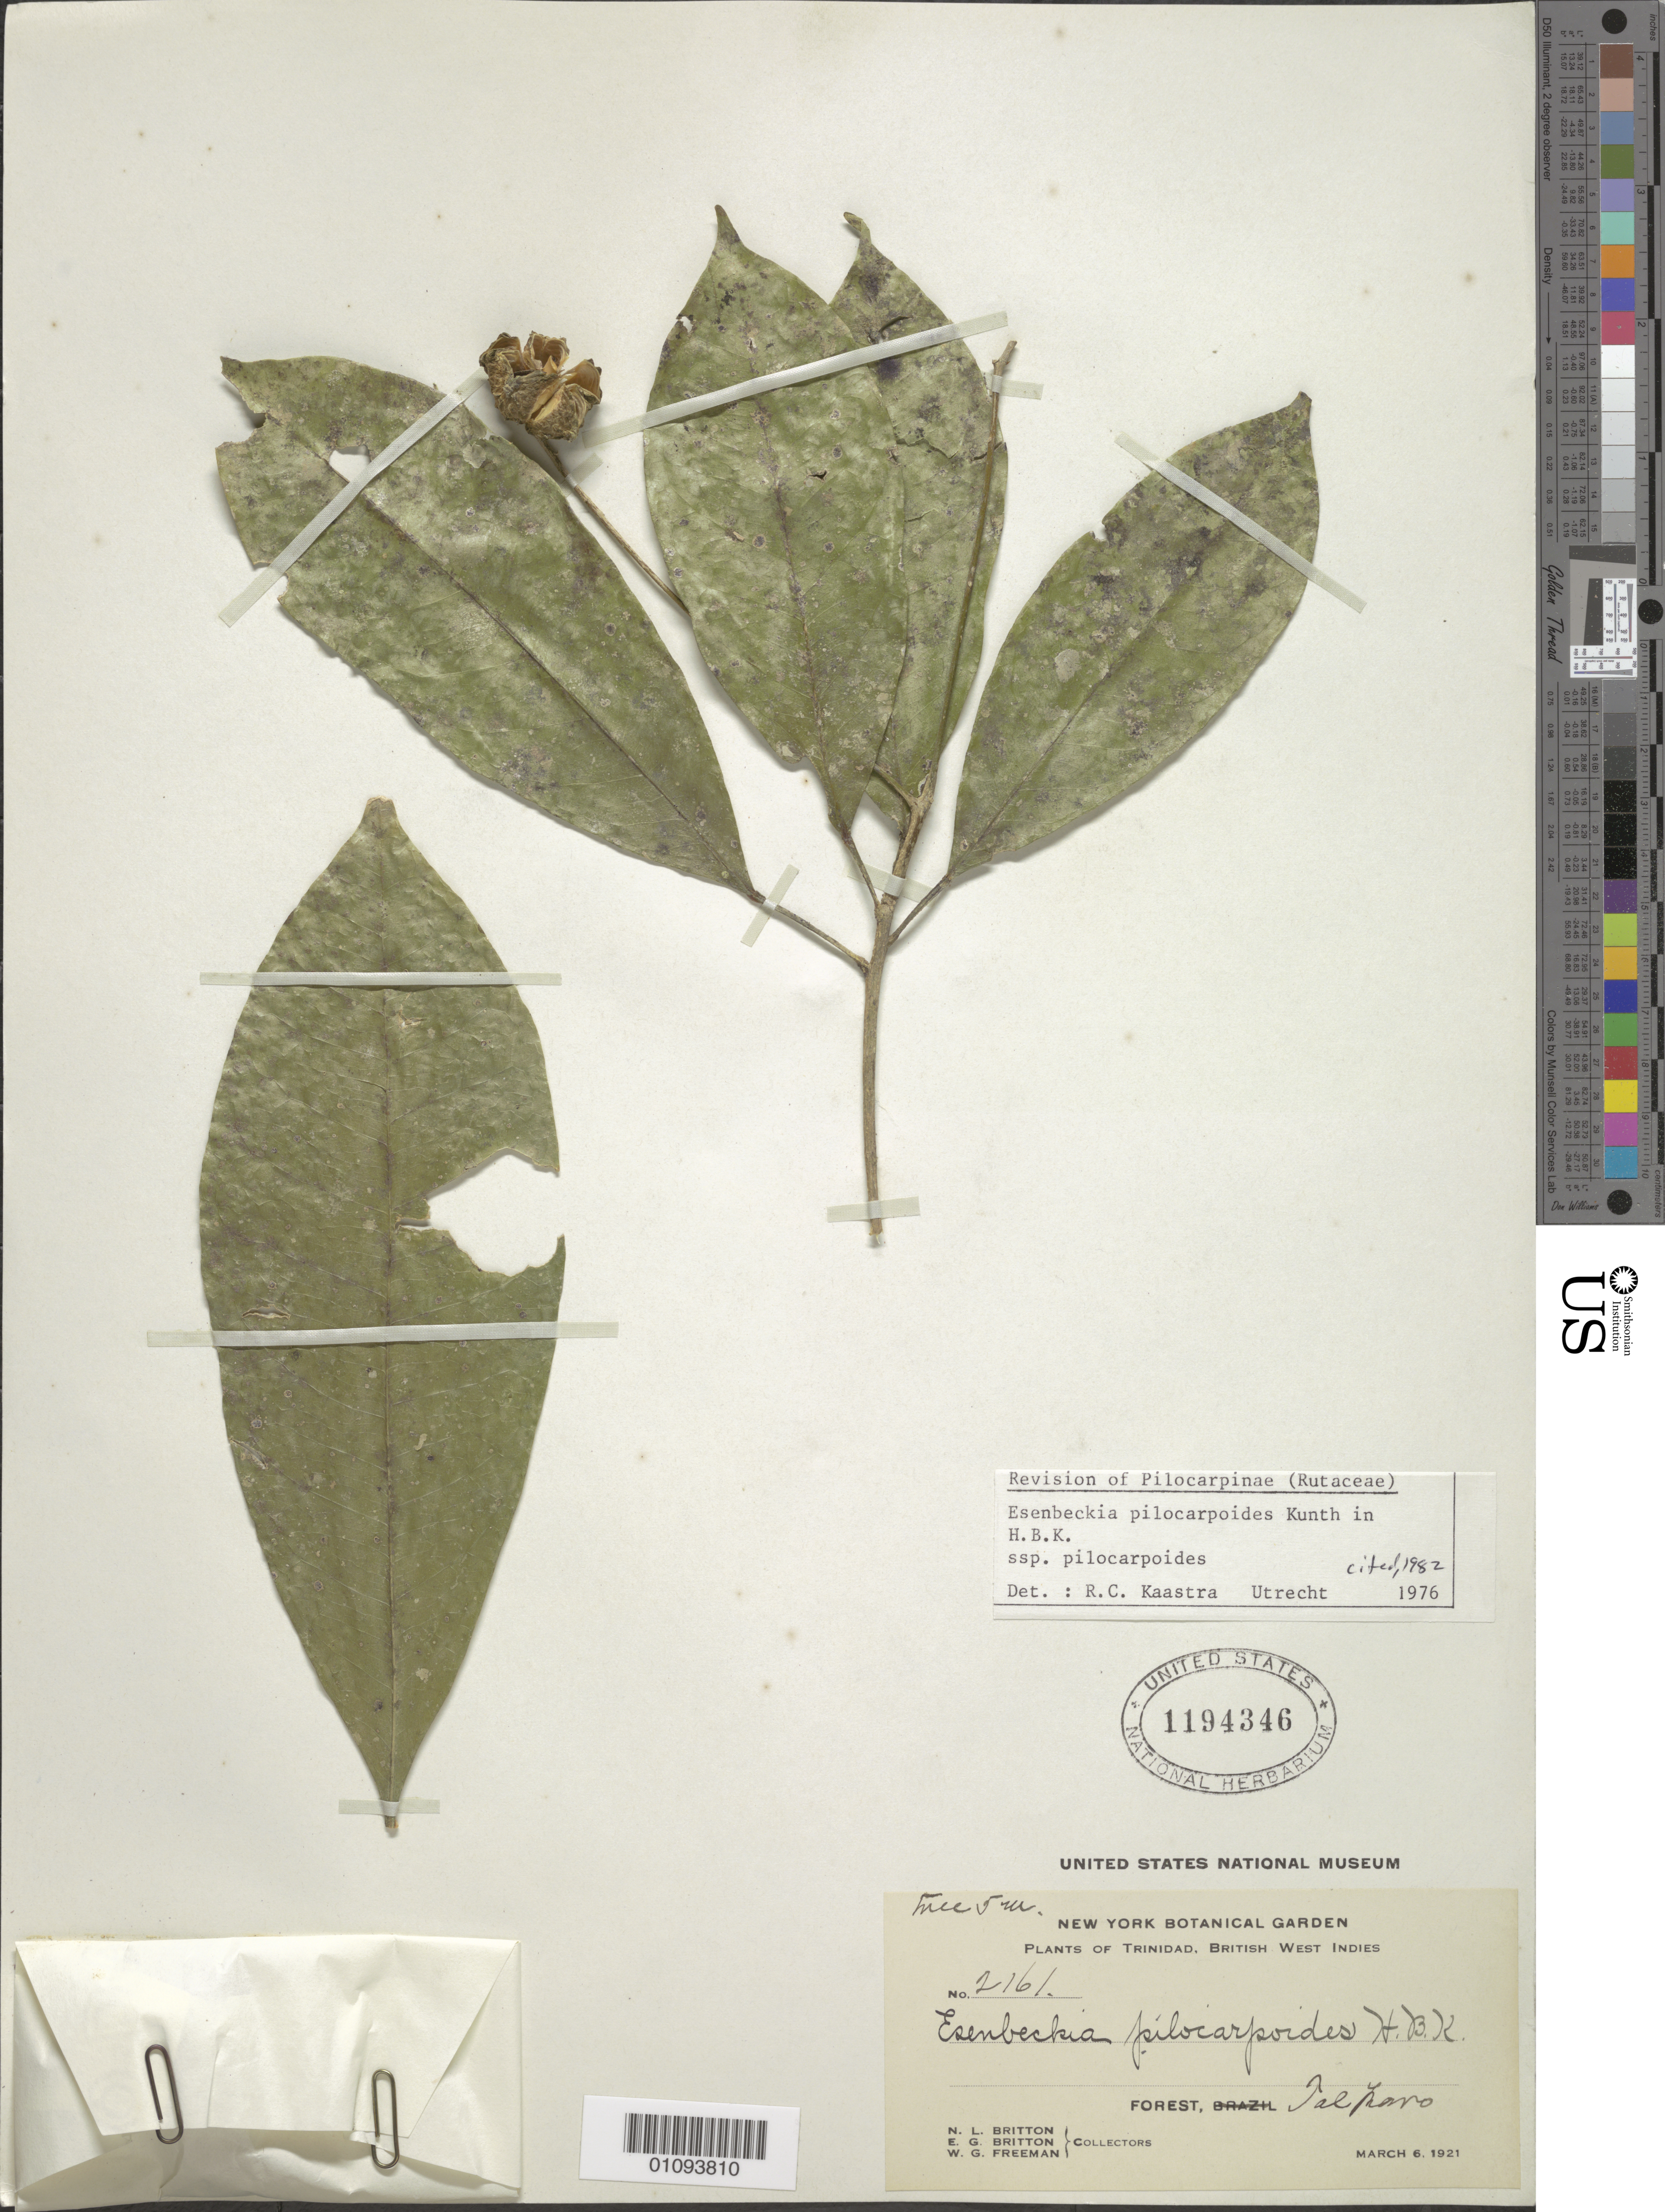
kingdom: Plantae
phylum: Tracheophyta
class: Magnoliopsida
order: Sapindales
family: Rutaceae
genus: Esenbeckia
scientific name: Esenbeckia pilocarpoides subsp. pilocarpoides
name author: Kunth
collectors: N. Britton, E. G. Britton & W. Freeman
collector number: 2161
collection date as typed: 06 Mar 1921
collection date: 1921-03-06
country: Trinidad and Tobago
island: Trinidad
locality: Talpeno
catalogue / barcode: US 1194346